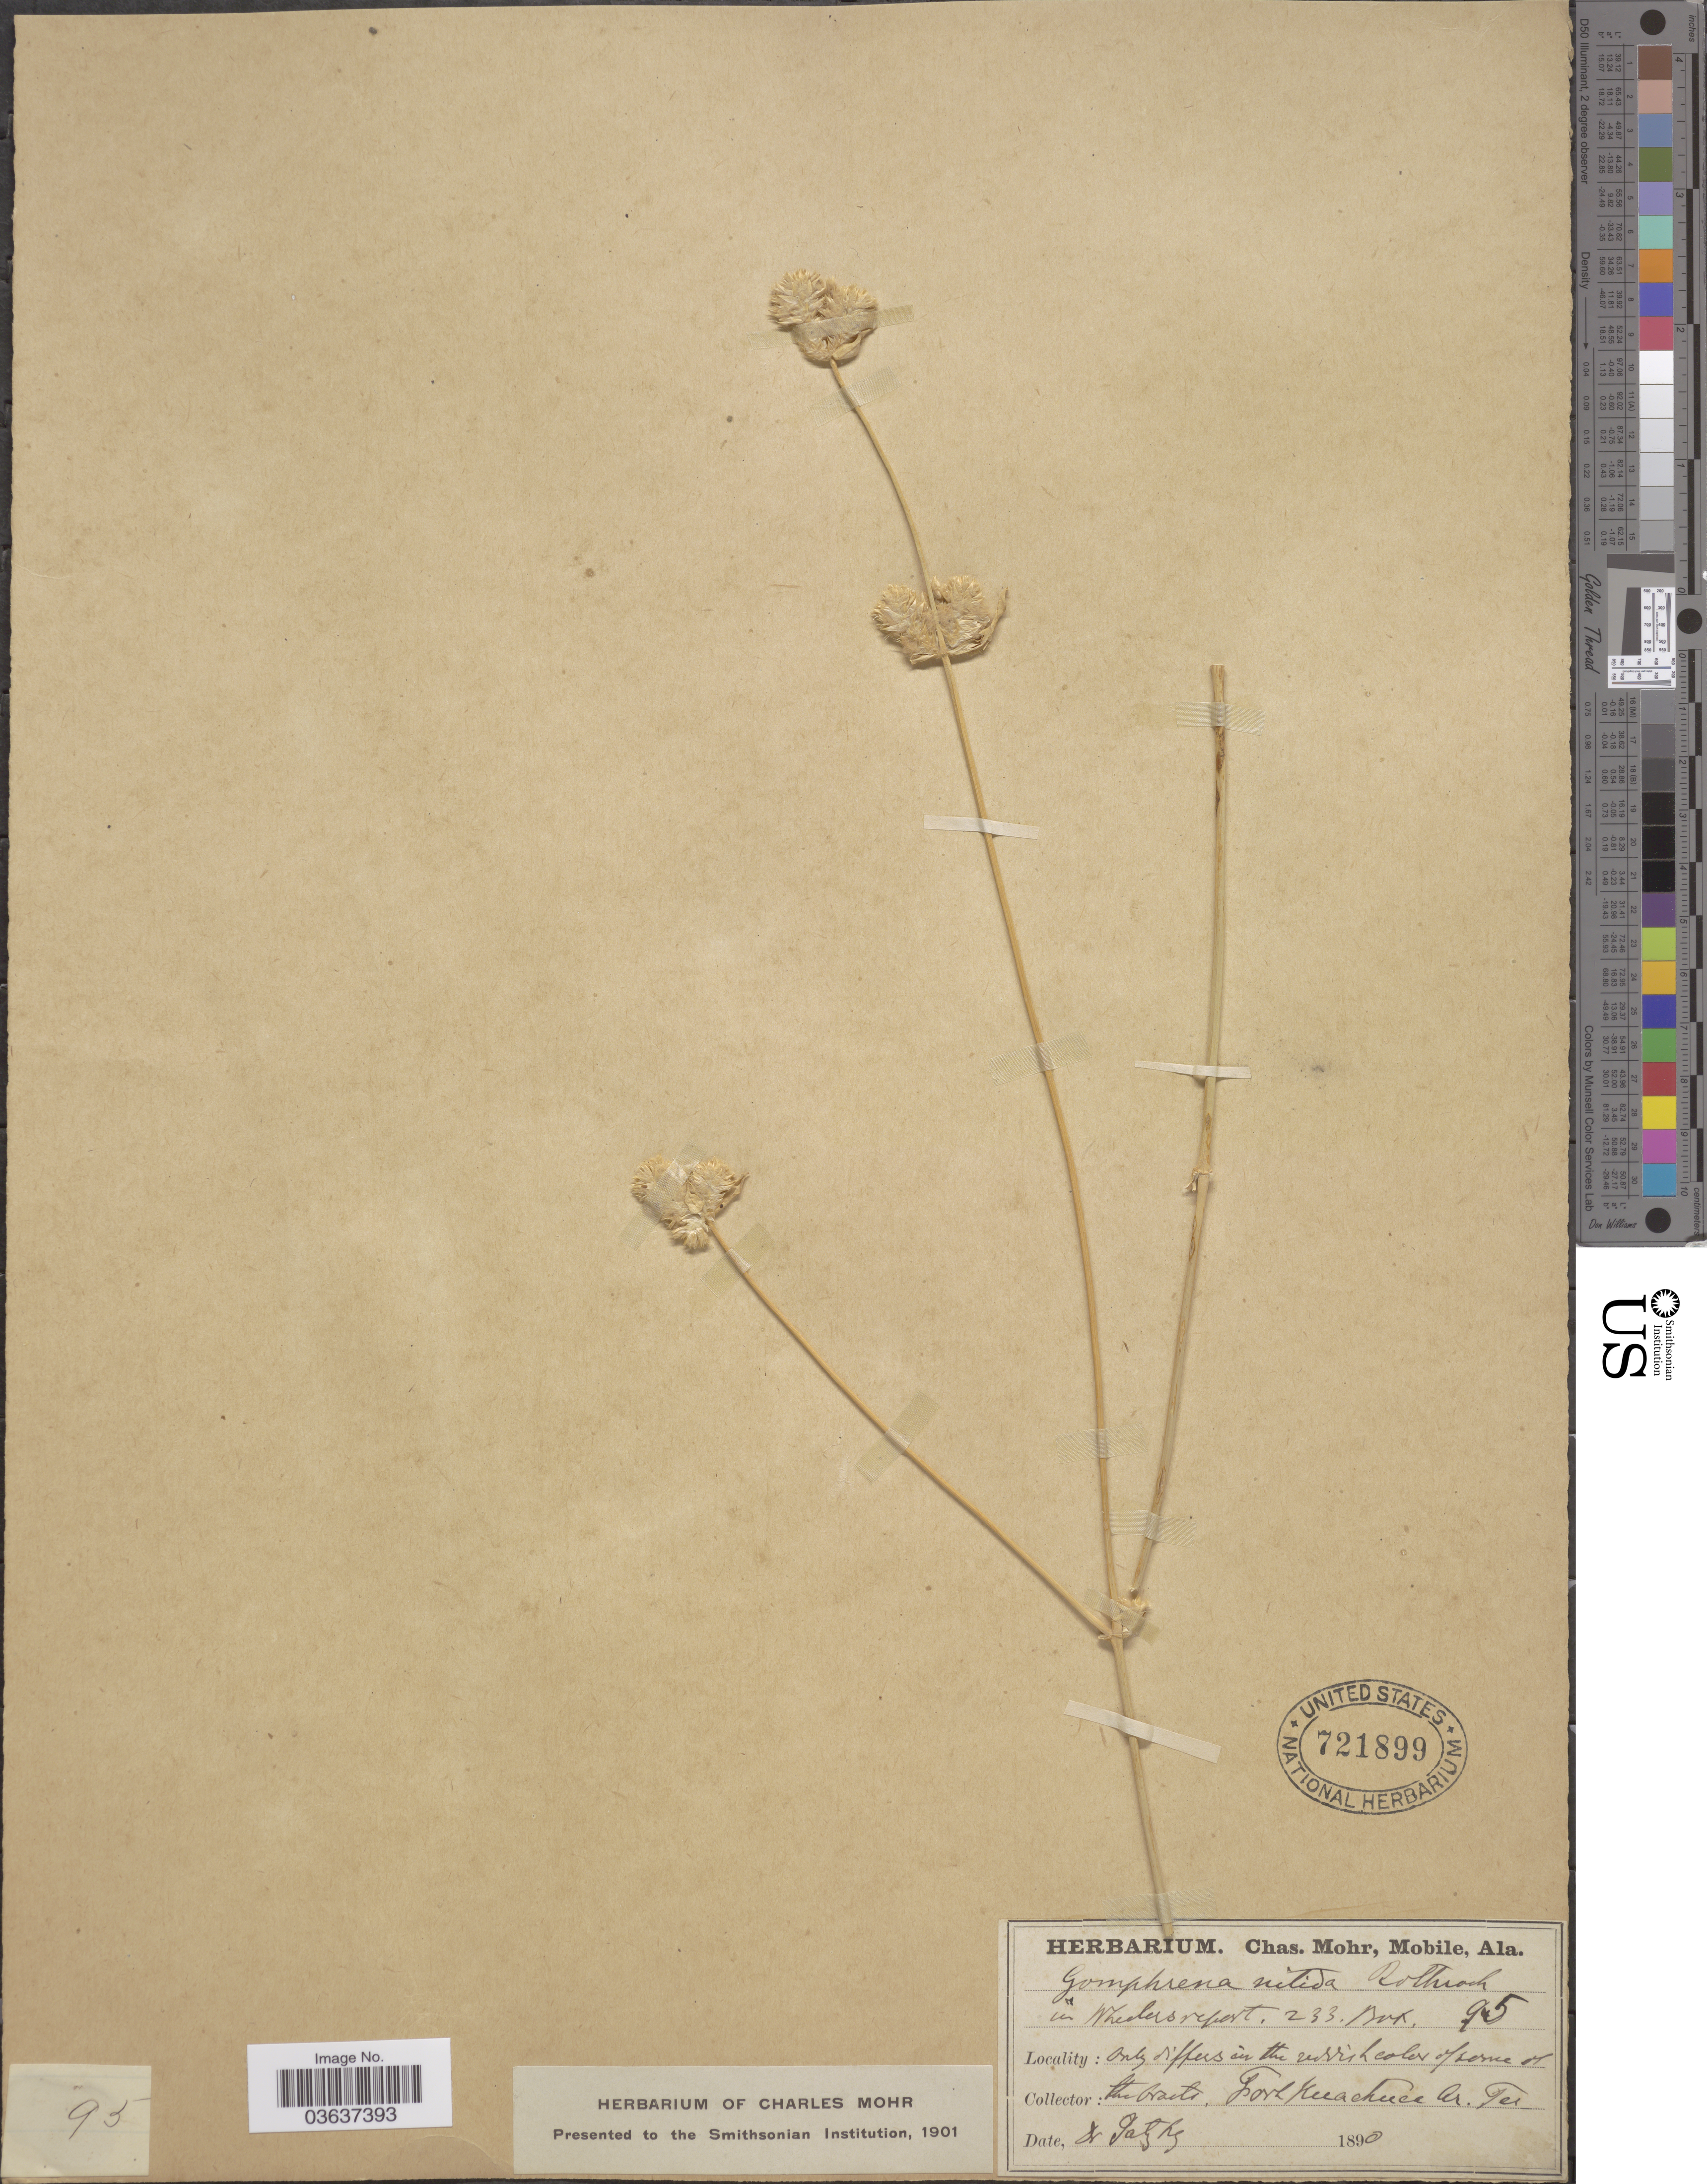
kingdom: Plantae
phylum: Tracheophyta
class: Magnoliopsida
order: Caryophyllales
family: Amaranthaceae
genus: Gomphrena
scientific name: Gomphrena sonorae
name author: Torr. in Emory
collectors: -. Patzky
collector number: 95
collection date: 1890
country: United States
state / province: Arizona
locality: Fort Huachuca. Ar. Ter.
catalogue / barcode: US 721899